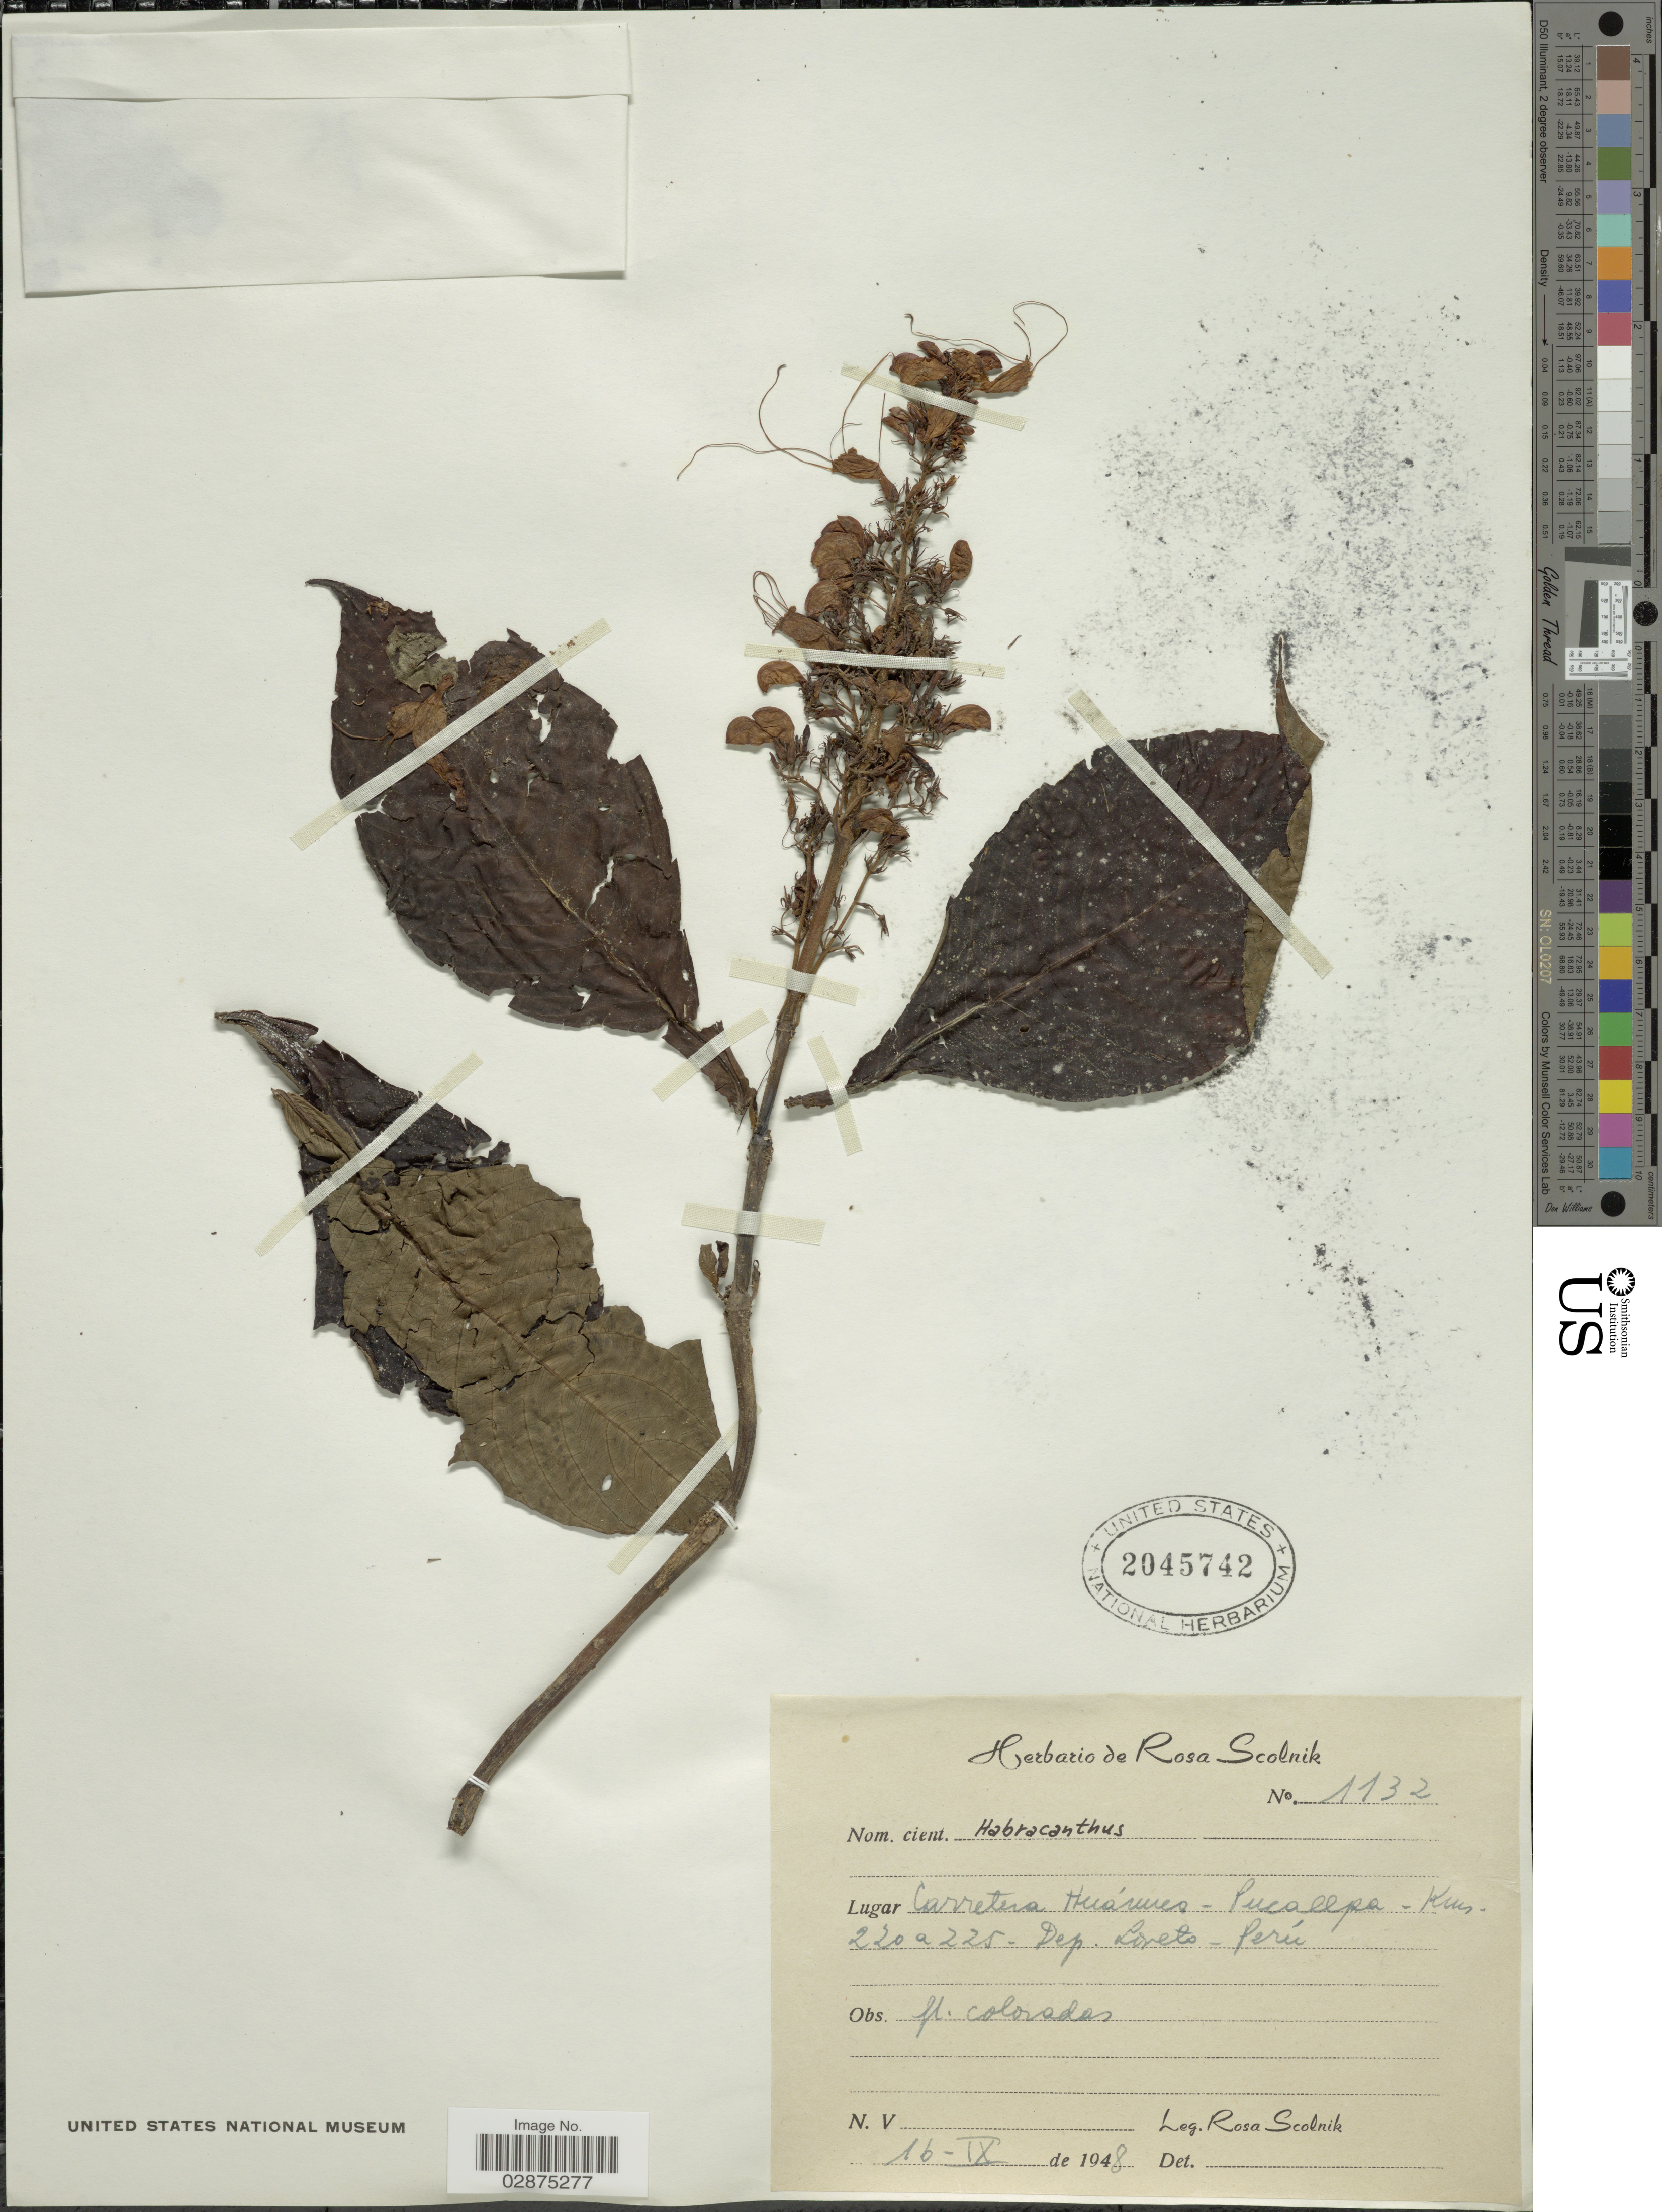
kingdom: Plantae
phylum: Tracheophyta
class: Magnoliopsida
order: Lamiales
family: Acanthaceae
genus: Stenostephanus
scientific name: Stenostephanus longistaminus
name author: (Ruiz & Pav.) V.M. Baum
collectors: R. Scolnik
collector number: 1132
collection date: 1948-09-16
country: Peru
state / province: Loreto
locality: Carretera Huánuco - Pucallpa - Kms. 220 a 225. Dep. Loreto.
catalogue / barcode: US 2045742